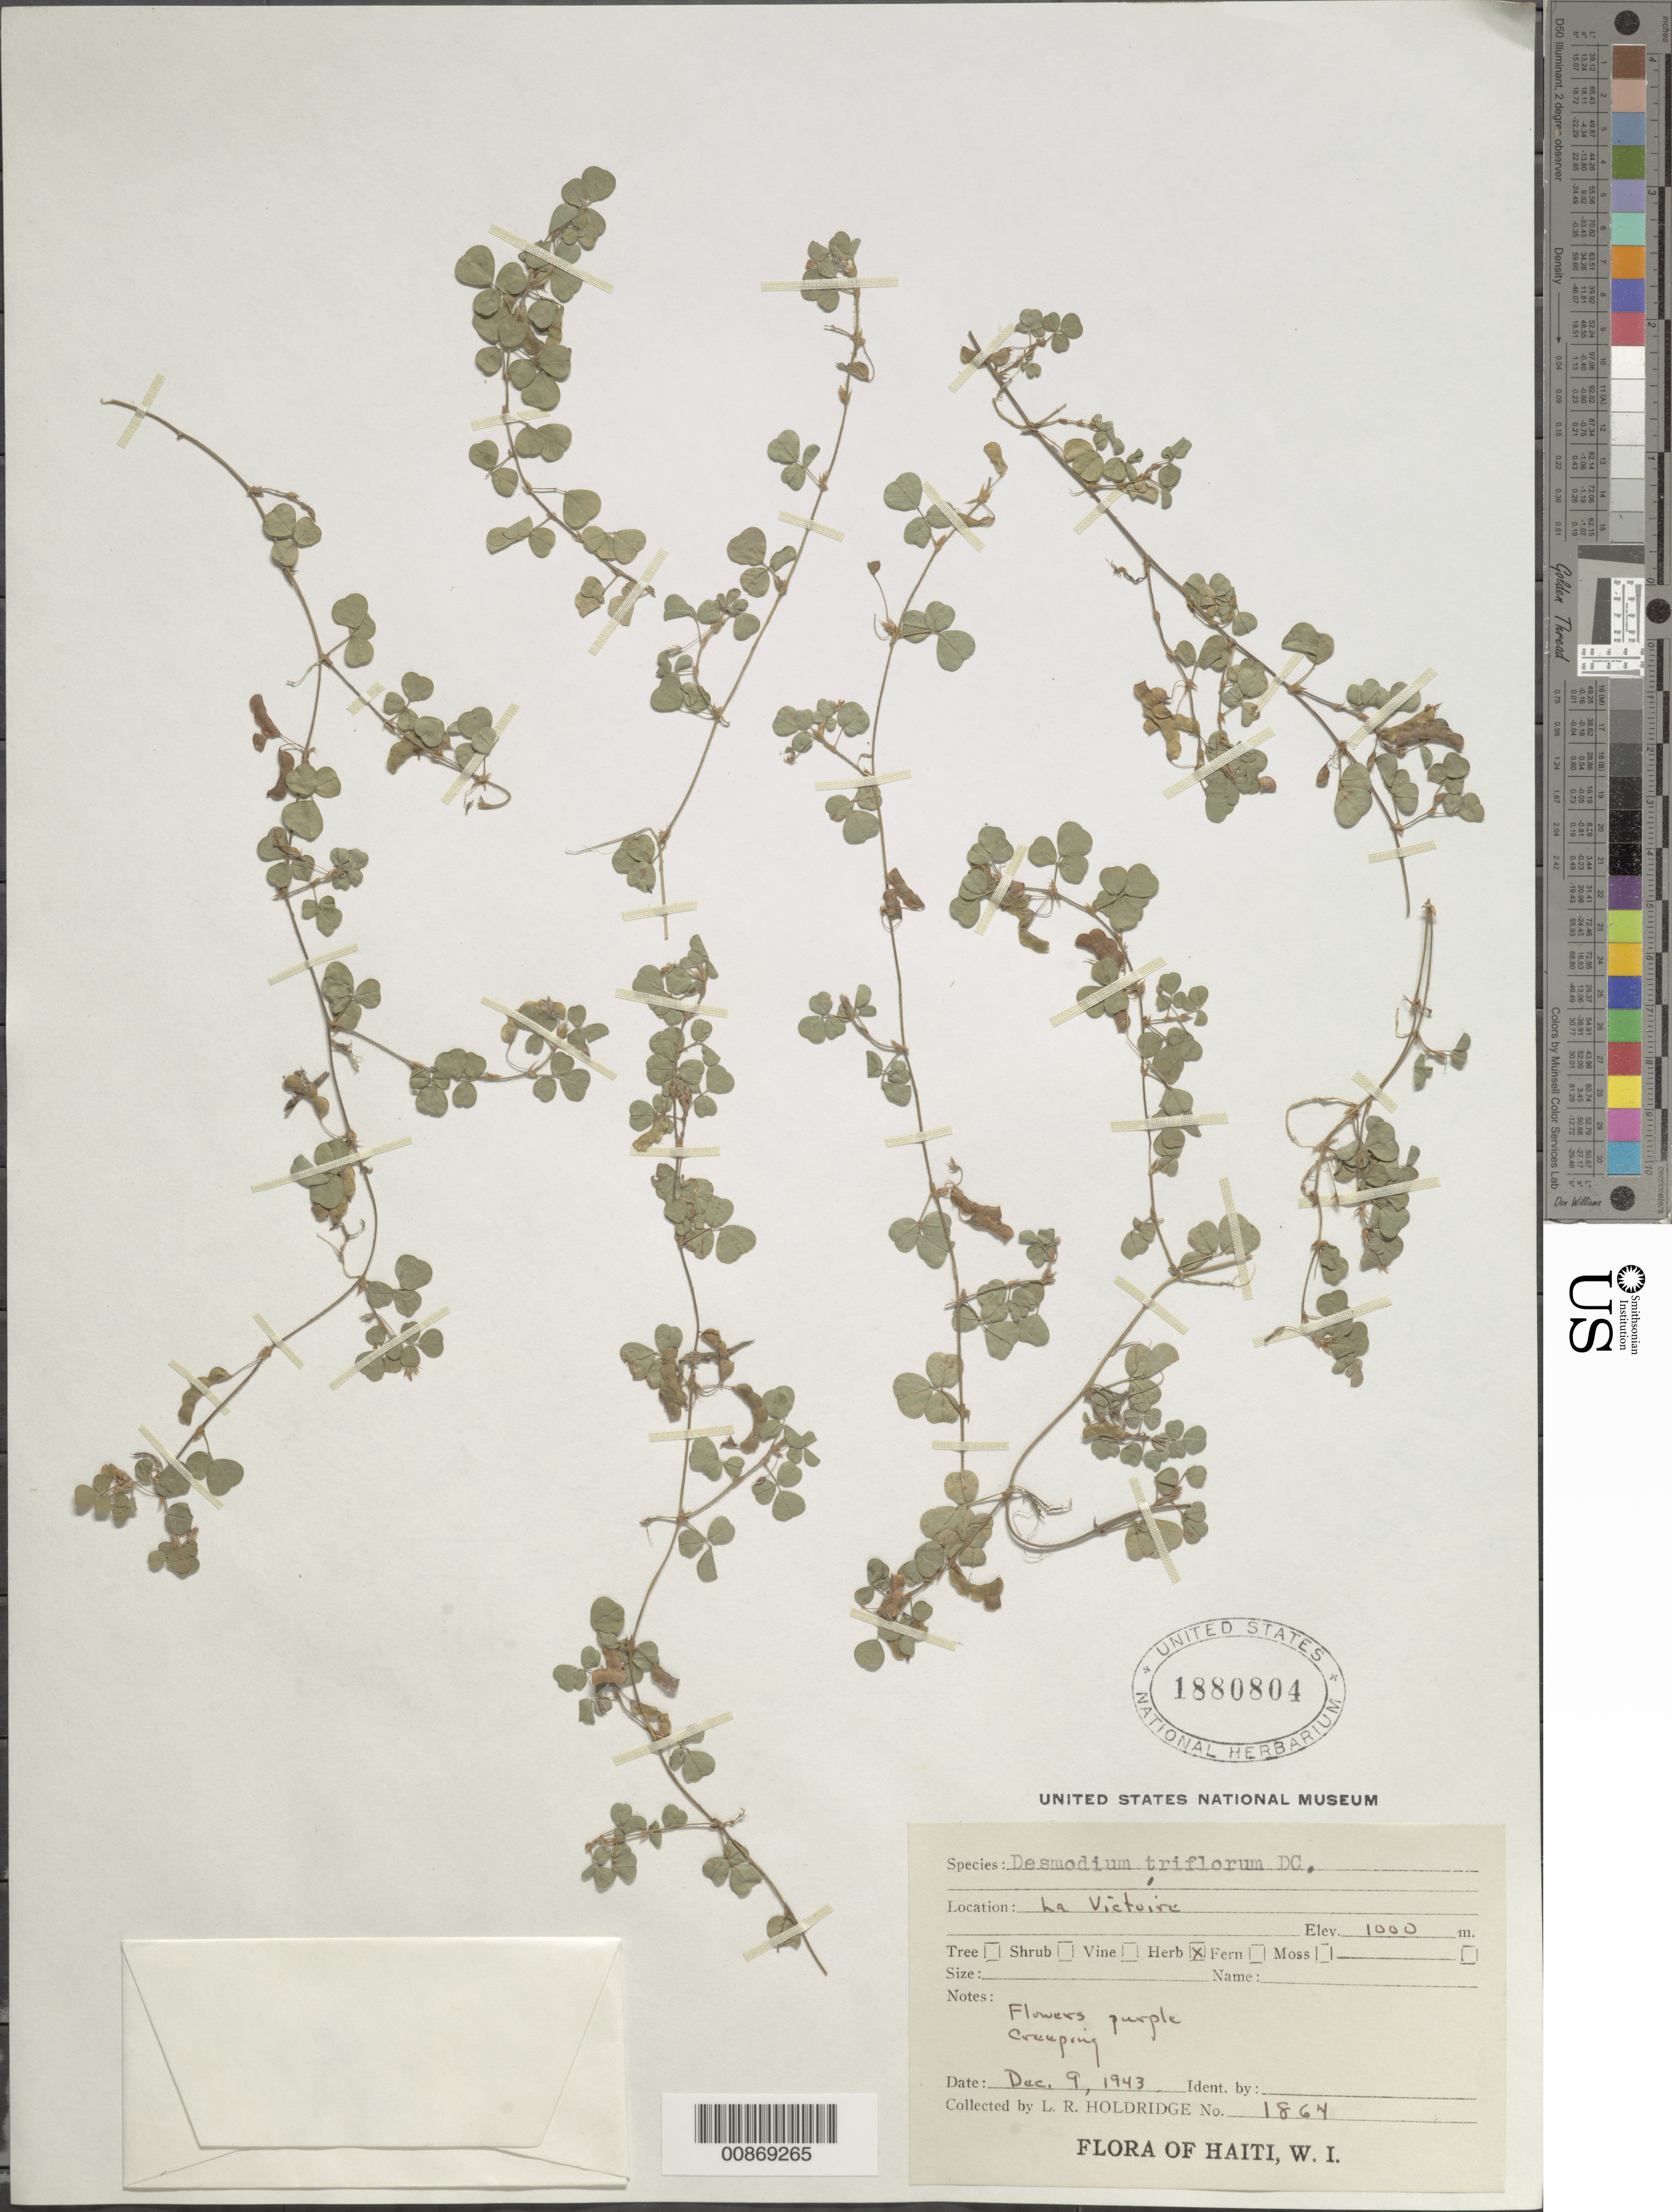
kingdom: Plantae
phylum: Tracheophyta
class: Magnoliopsida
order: Fabales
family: Fabaceae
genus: Grona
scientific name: Grona triflora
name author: (L.) H. Ohashi & K. Ohashi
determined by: Strong, Mark T., (BOT), Smithsonian Institution - National Museum of Natural History (UNITED STATES)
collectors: L. Holdridge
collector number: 1864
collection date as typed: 09 Dec 1943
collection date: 1943-12-09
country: Haiti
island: Hispaniola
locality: La Victoire.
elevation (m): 1000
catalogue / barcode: US 1880804